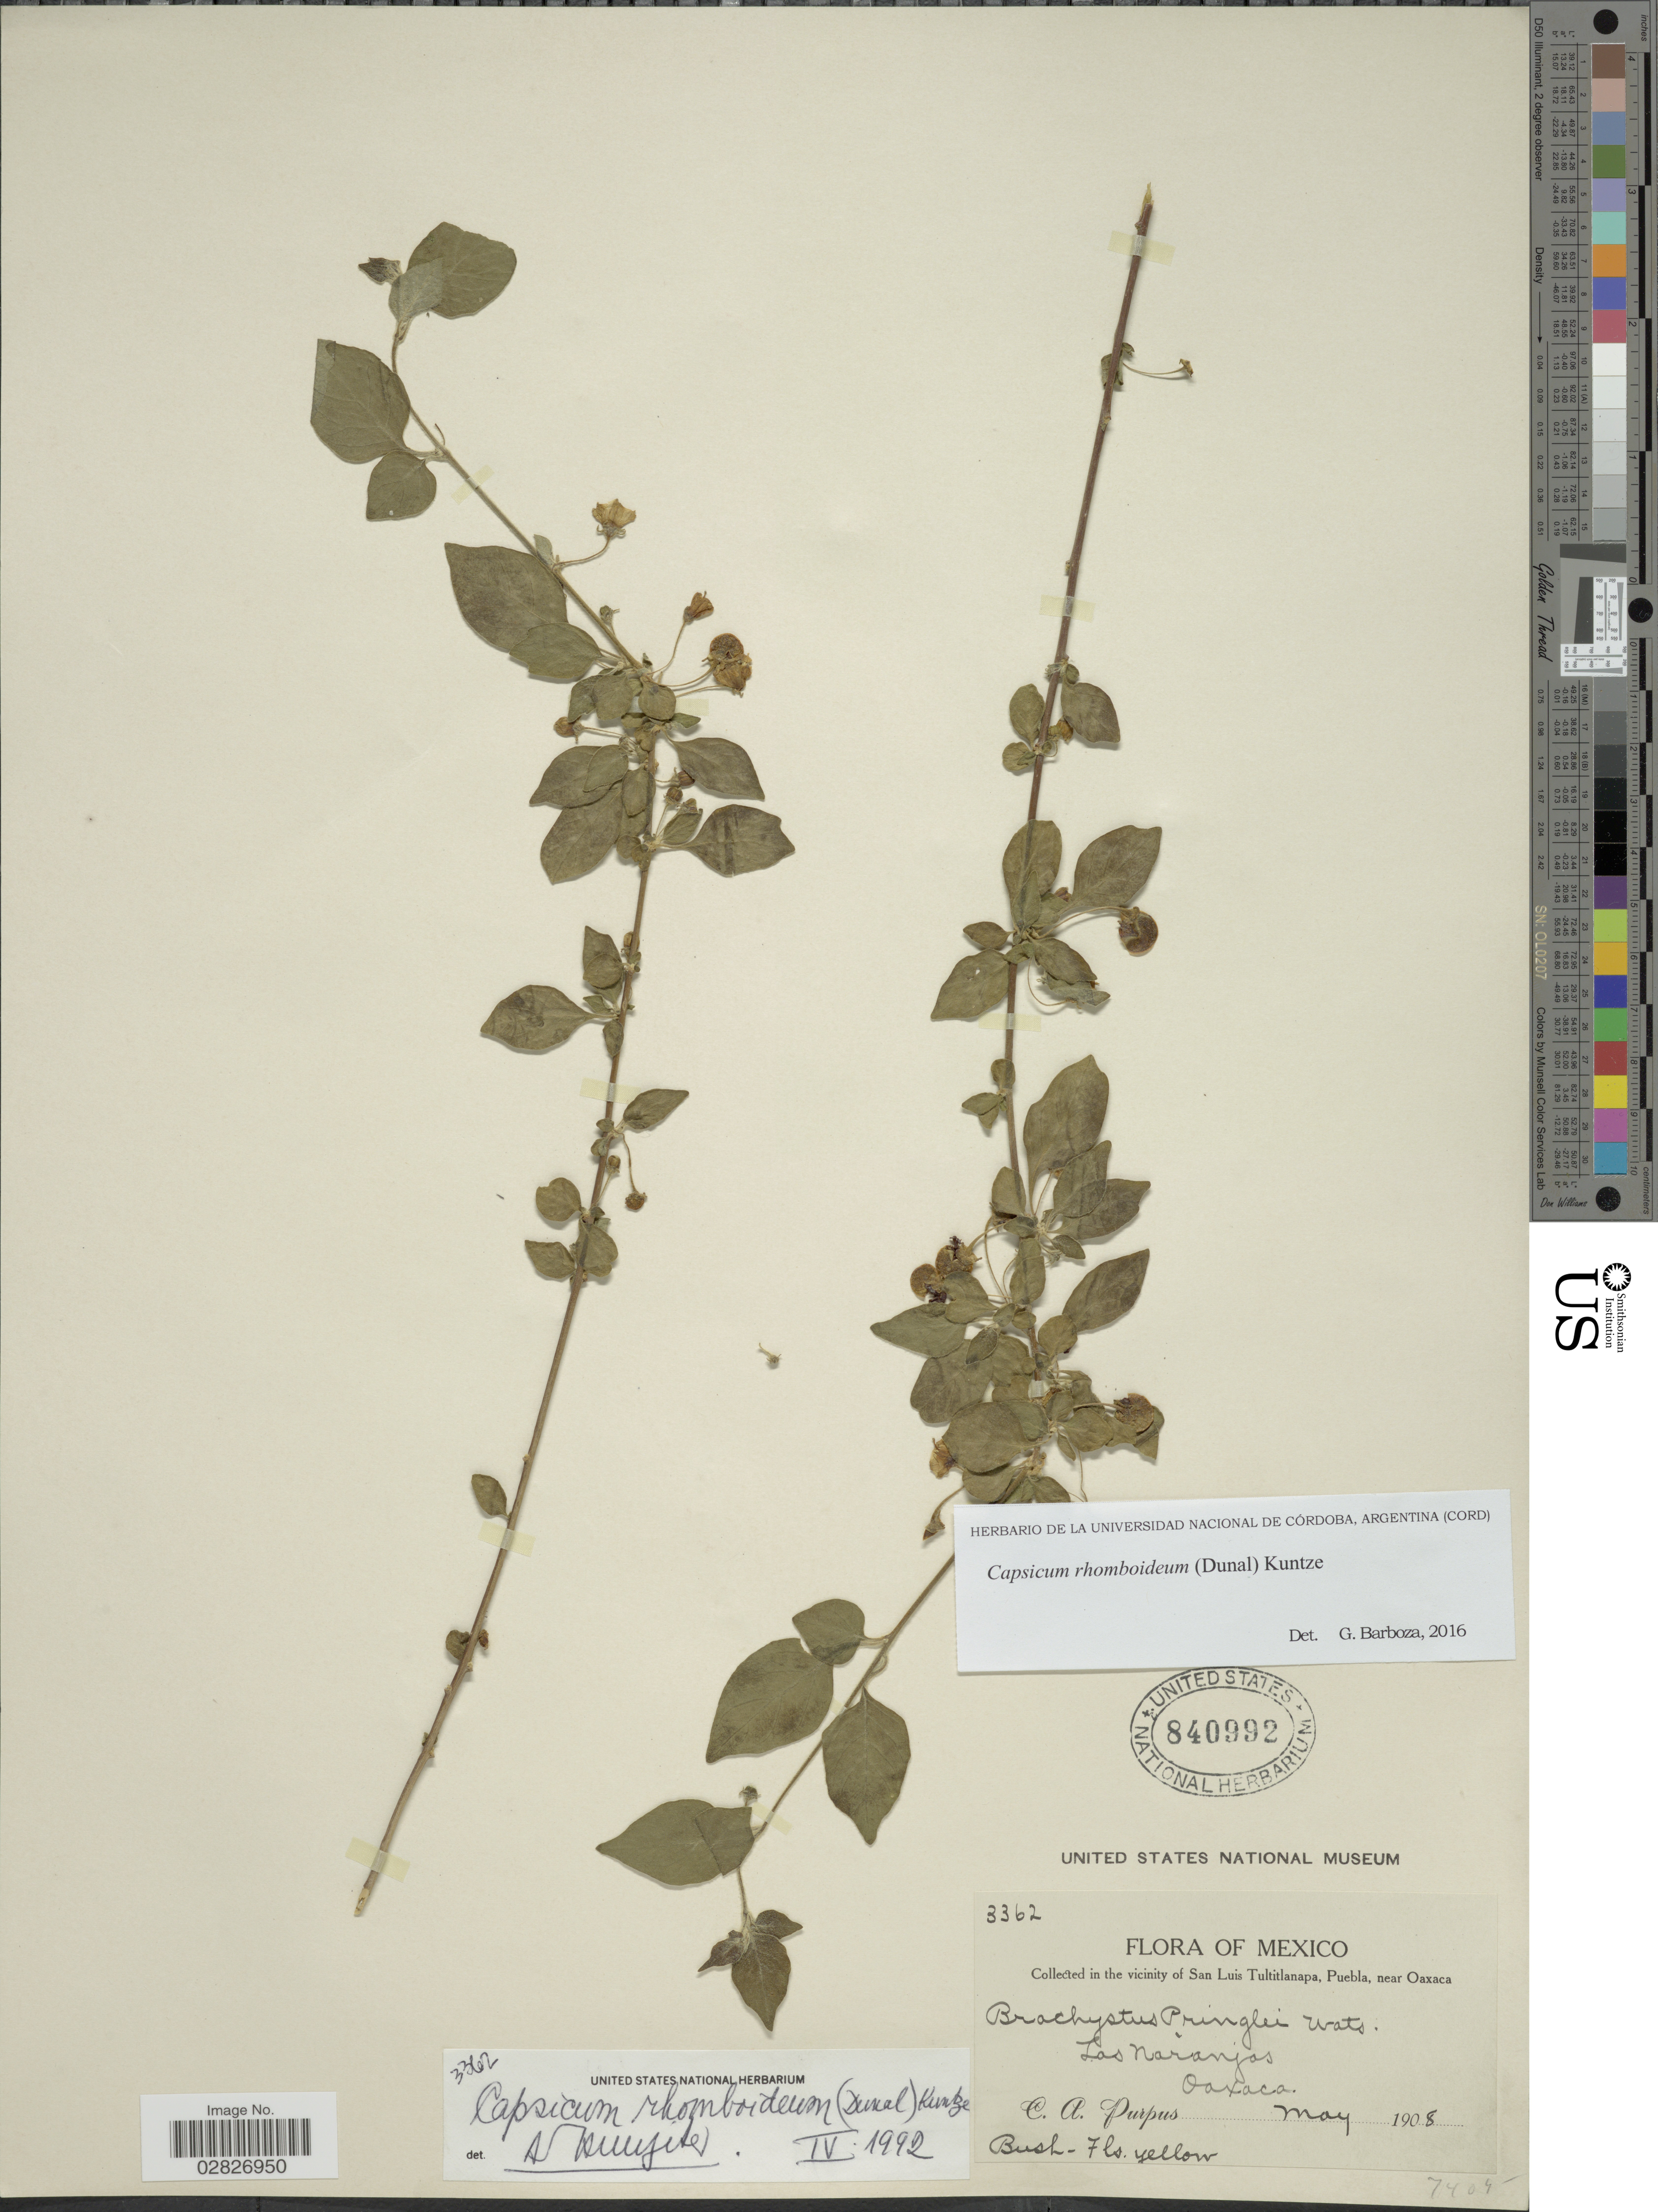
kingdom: Plantae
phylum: Tracheophyta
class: Magnoliopsida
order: Solanales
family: Solanaceae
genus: Capsicum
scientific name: Capsicum rhomboideum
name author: (Humb. & Bonpl. ex Dunal) Kuntze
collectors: C. A. Purpus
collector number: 3362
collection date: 1908-05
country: Mexico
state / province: Puebla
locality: In the vicinity of San Luis Tultitlanapa, Puebla, near Oaxaca, Las Naranjas.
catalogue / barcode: US 840992